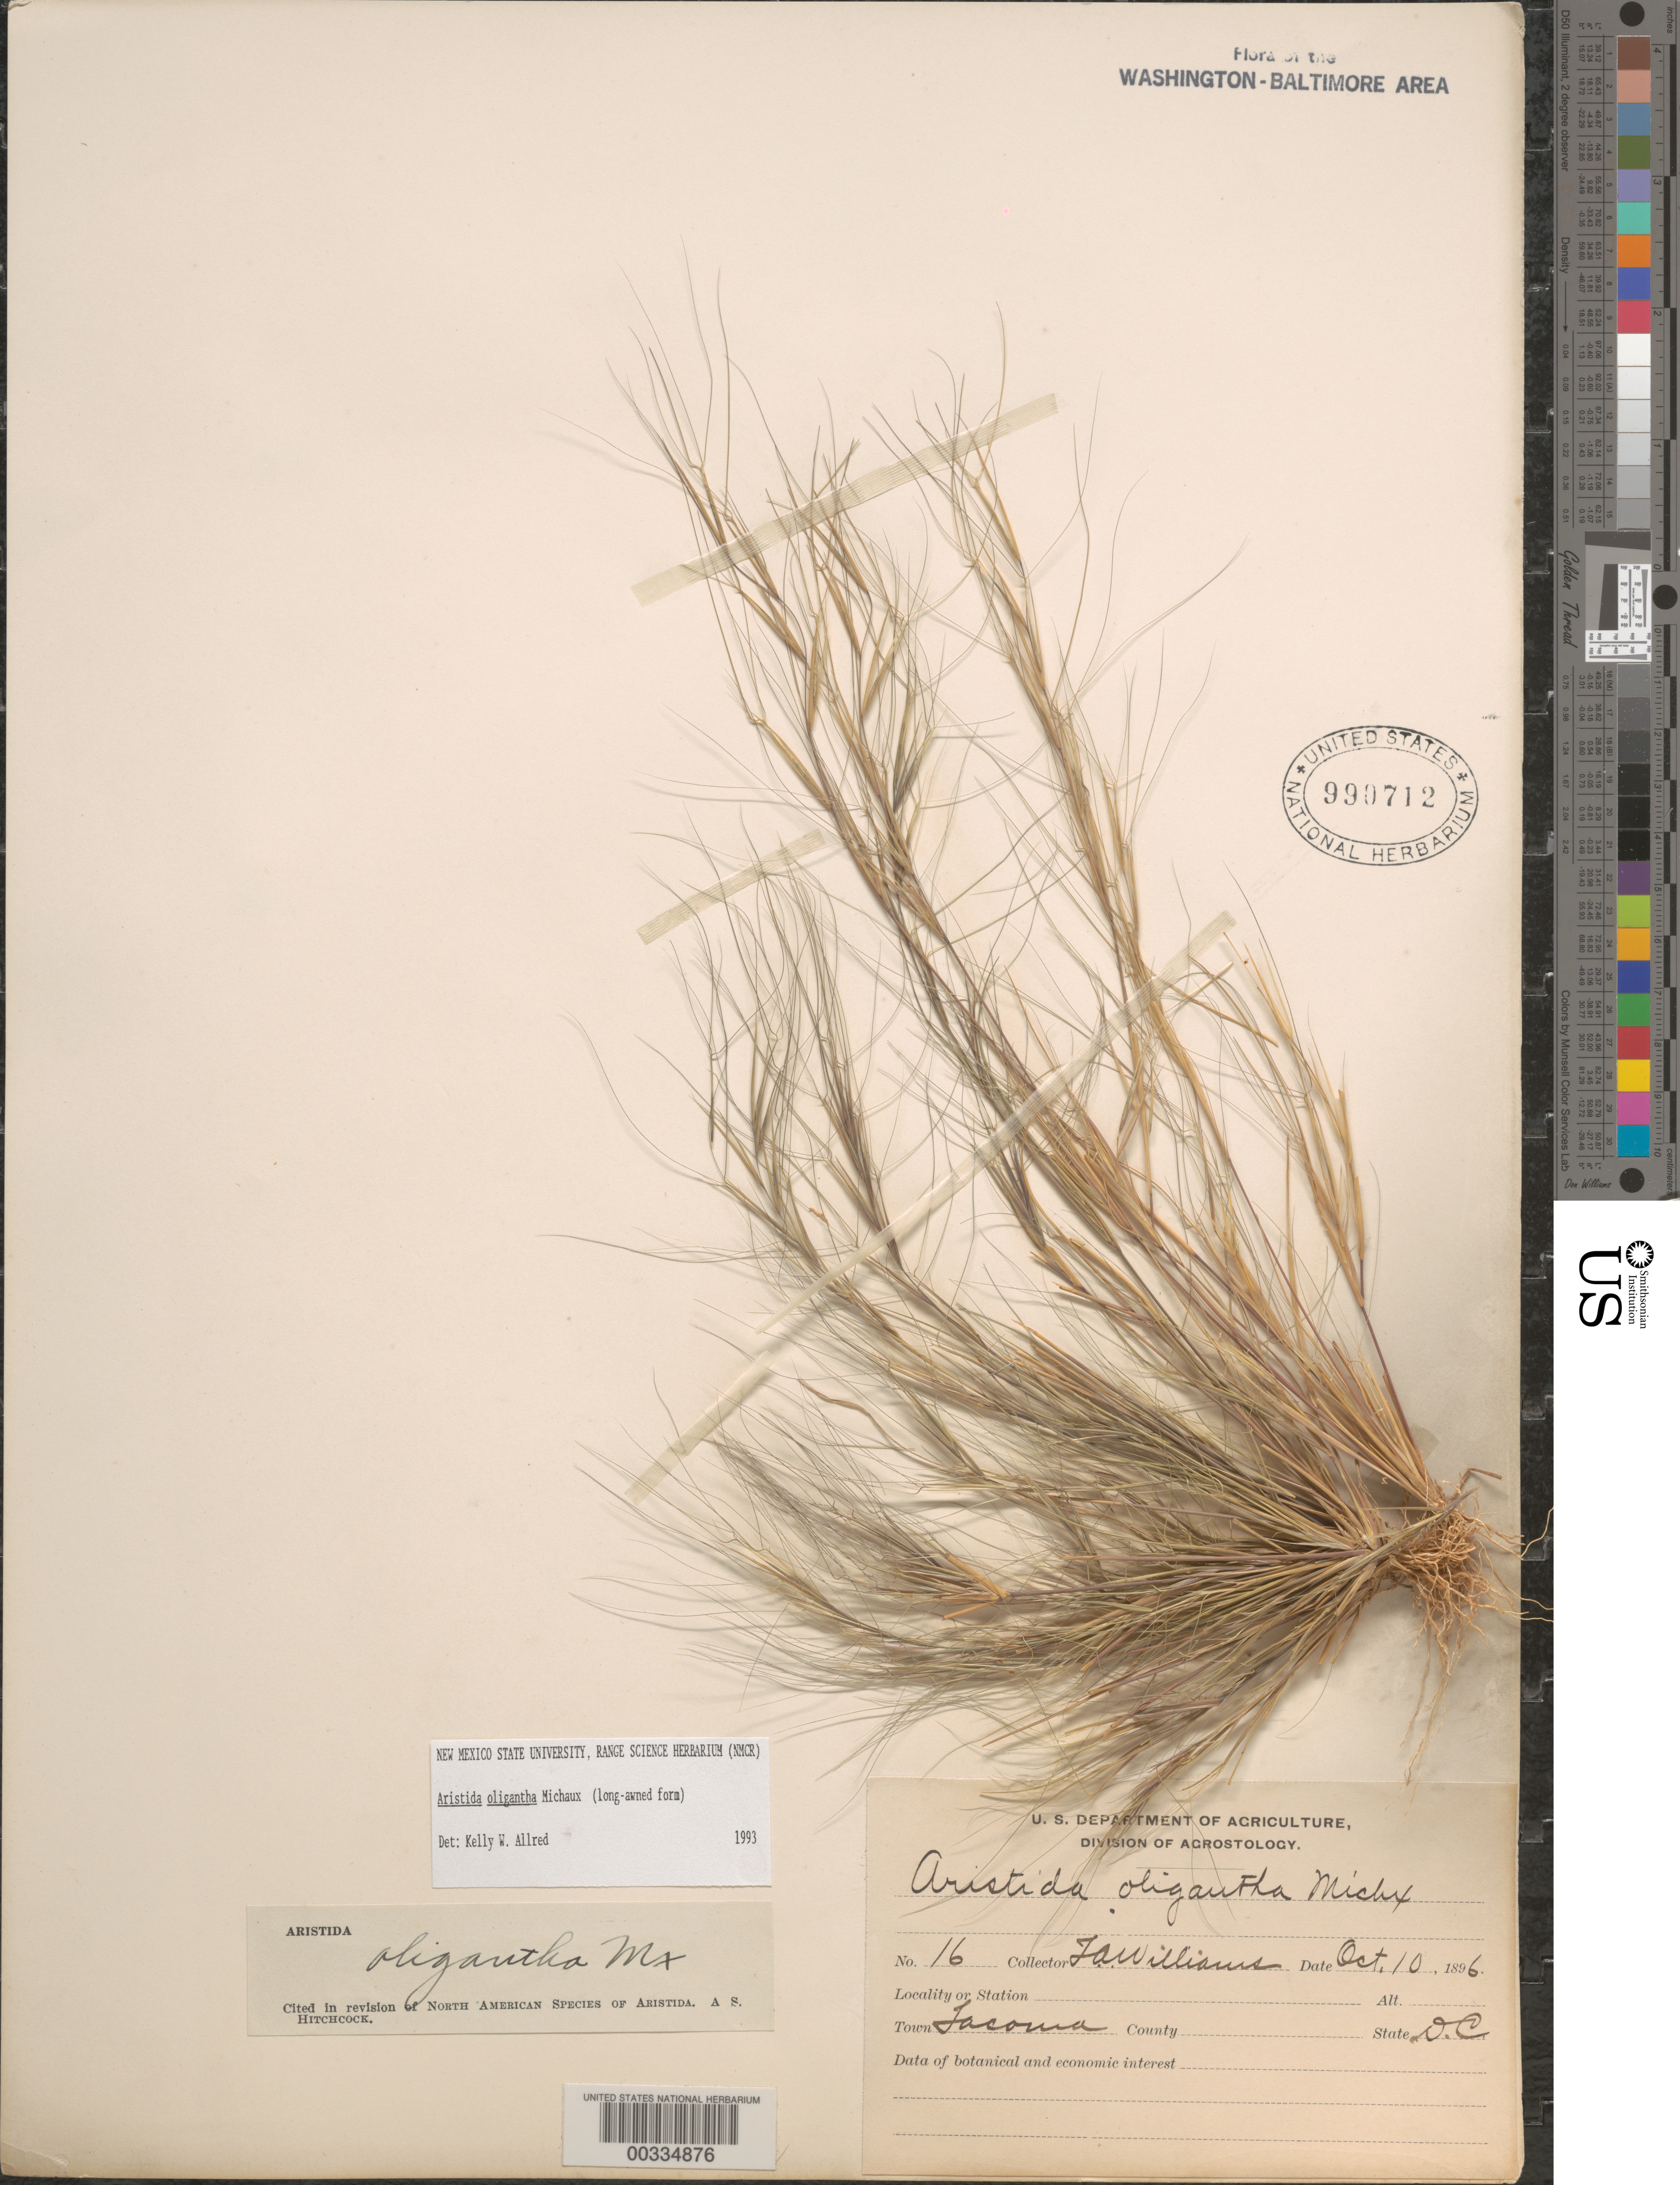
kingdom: Plantae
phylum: Tracheophyta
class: Liliopsida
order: Poales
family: Poaceae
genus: Aristida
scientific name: Aristida oligantha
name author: Michx.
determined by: Hitchcock, Albert S.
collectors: T. A. Williams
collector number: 16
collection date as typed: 10 Oct 1896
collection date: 1896-10-10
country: United States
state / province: District of Columbia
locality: Tacoma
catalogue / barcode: US 990712